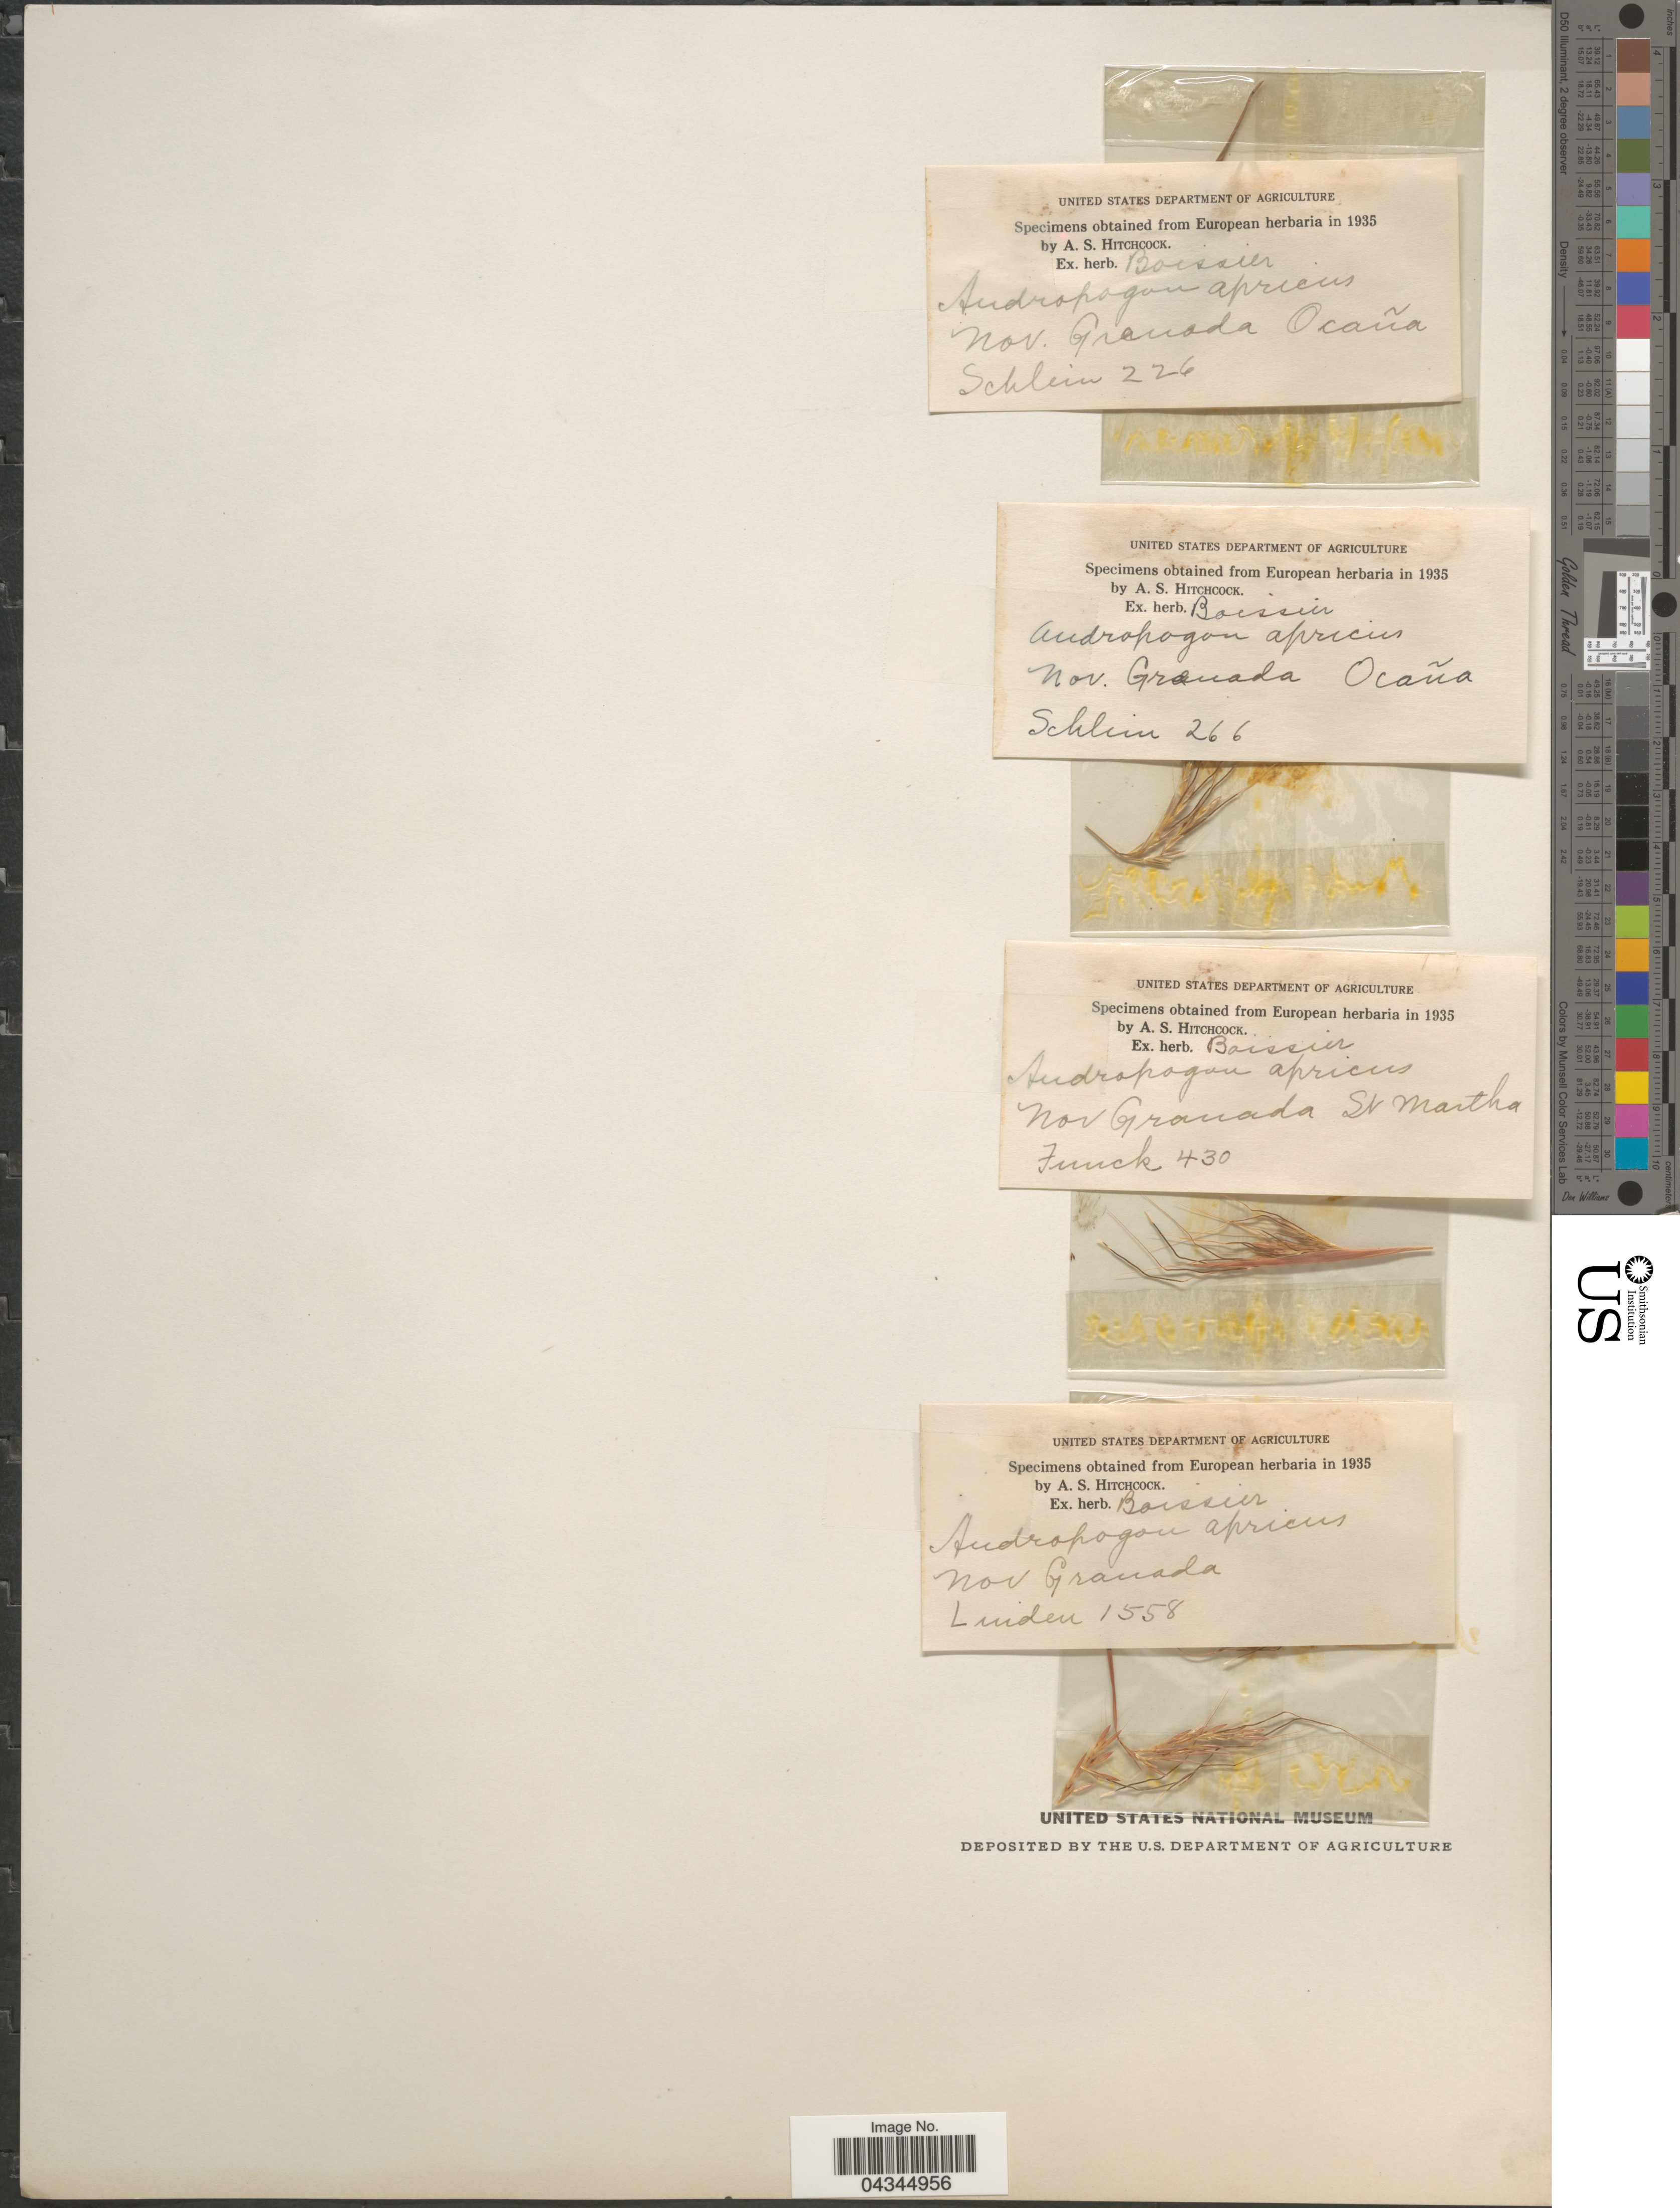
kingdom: Plantae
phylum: Tracheophyta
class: Liliopsida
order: Poales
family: Poaceae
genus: Andropogon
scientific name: Andropogon angustatus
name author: (J. Presl) Steud.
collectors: -. Funck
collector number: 430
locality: Nov Granada St Martha.